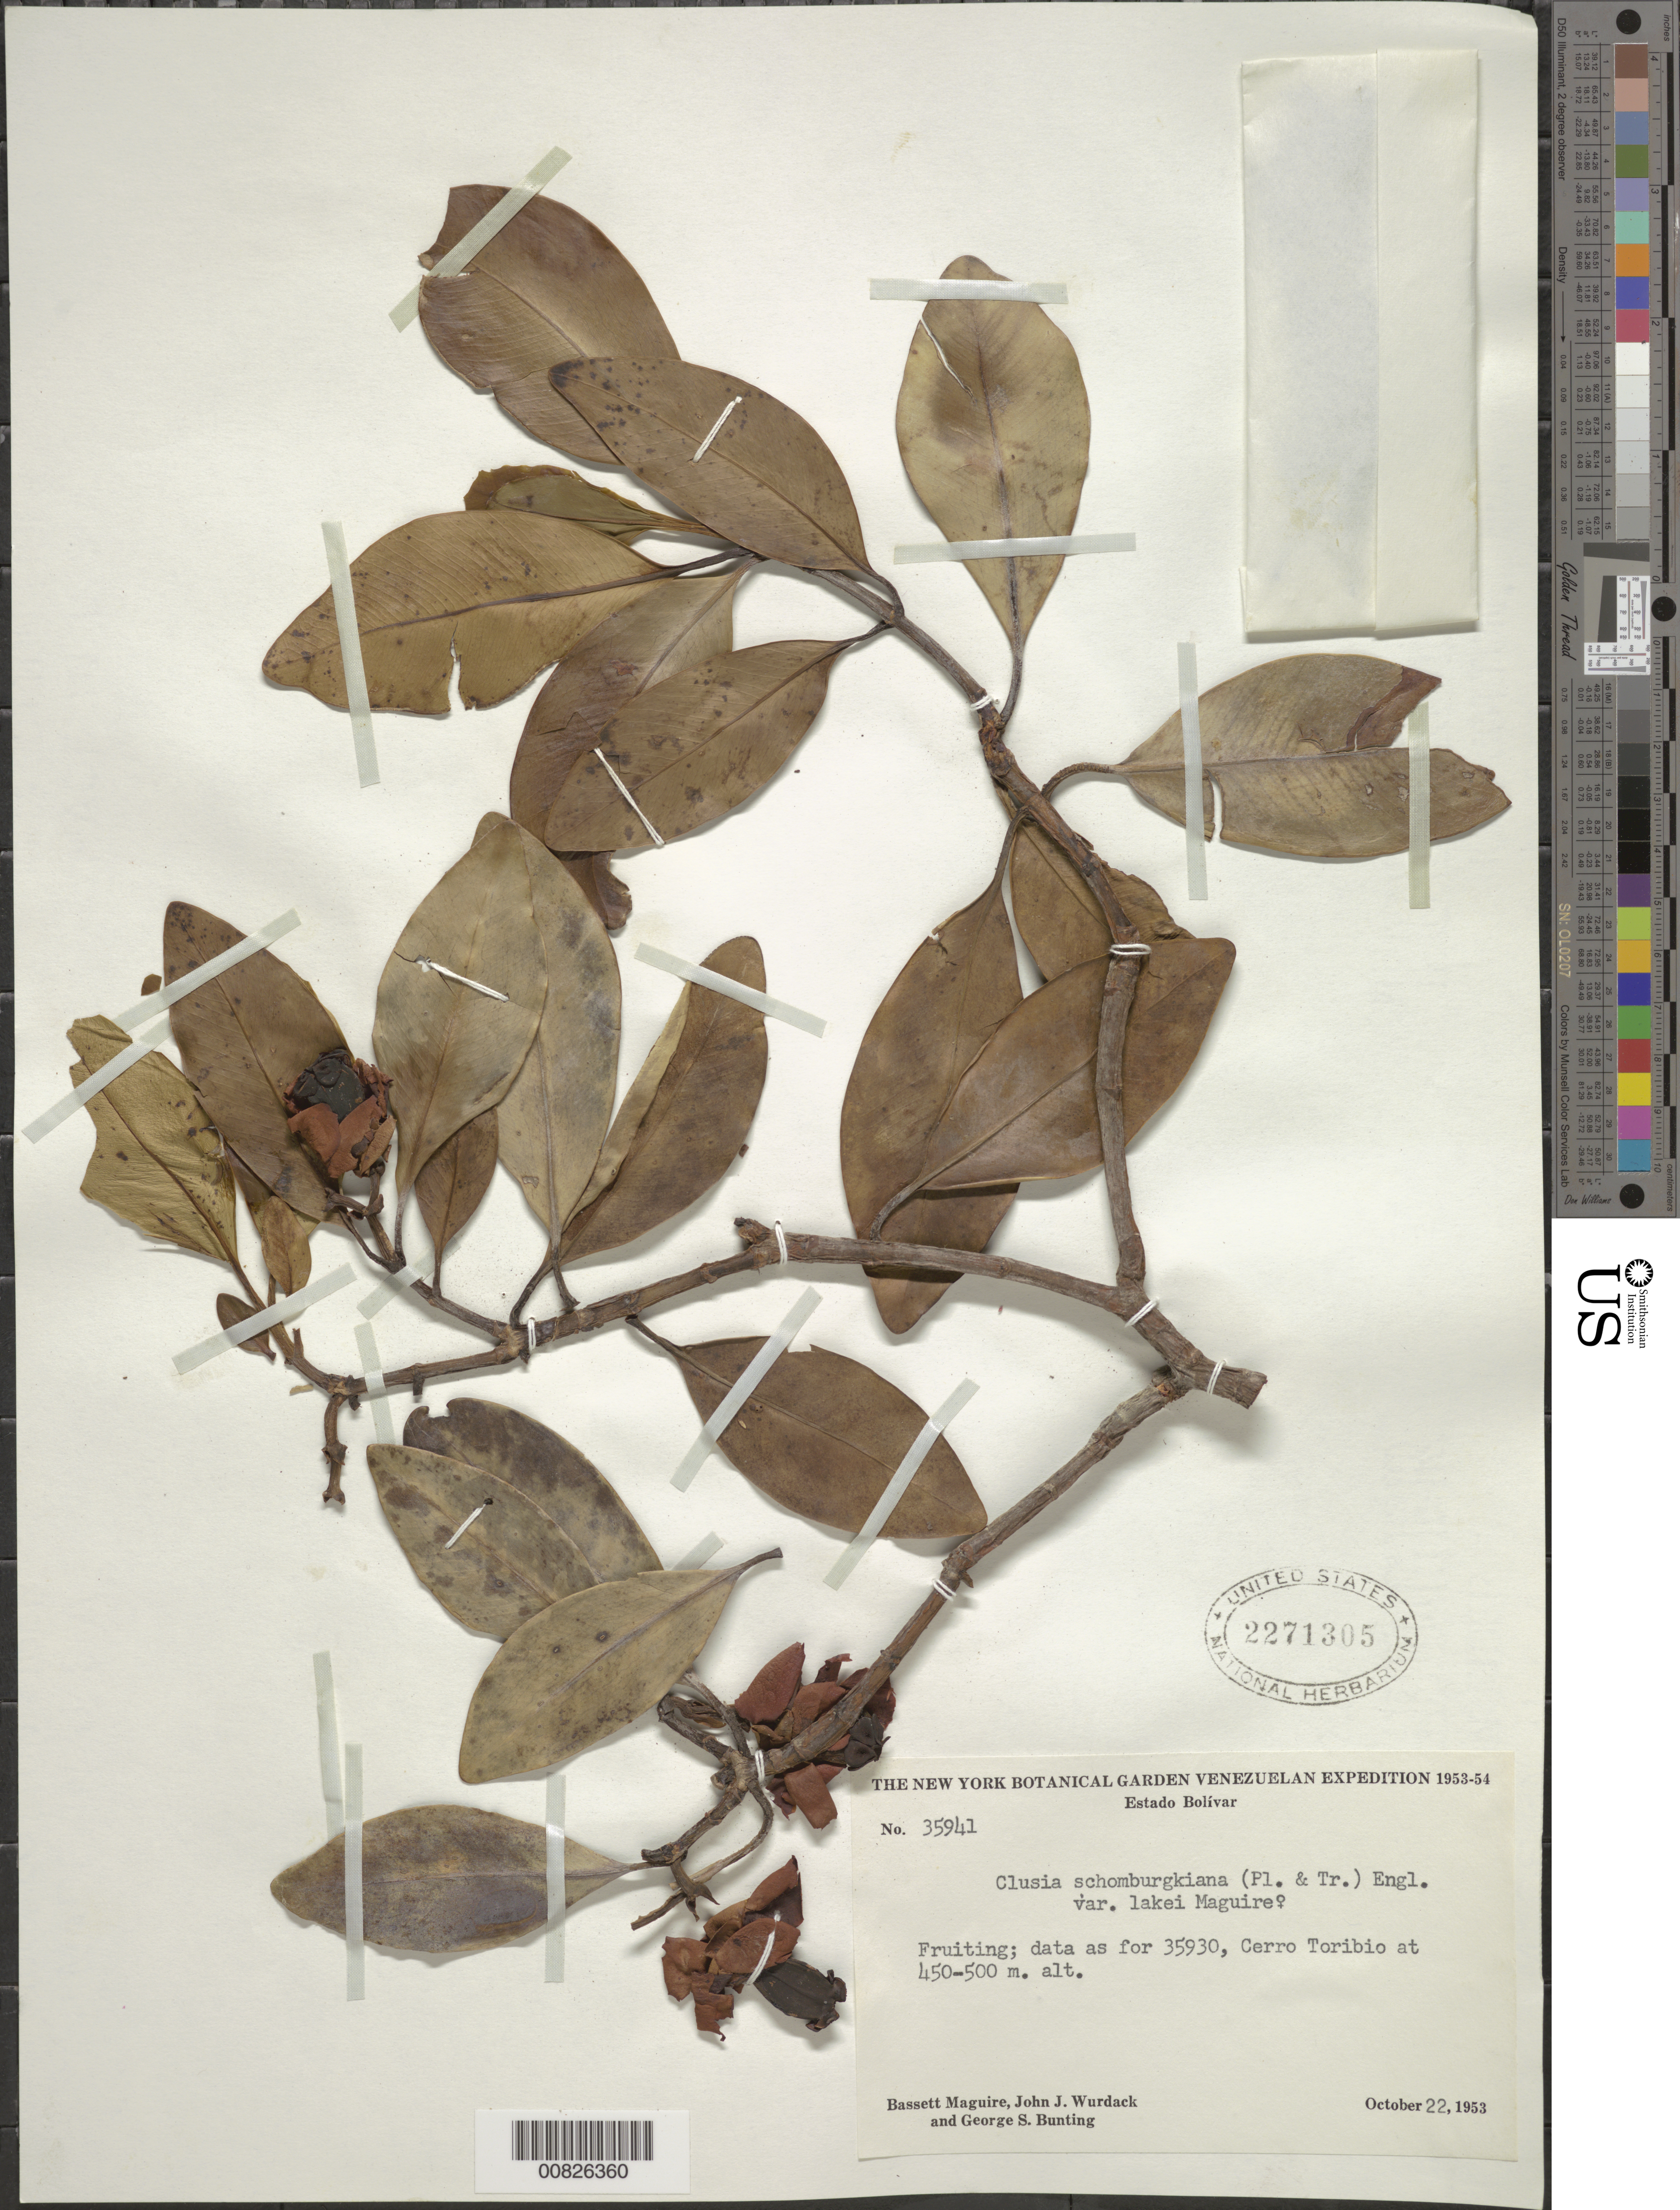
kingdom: Plantae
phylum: Tracheophyta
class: Magnoliopsida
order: Malpighiales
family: Clusiaceae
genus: Clusia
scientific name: Clusia schomburgkiana var. lakei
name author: Maguire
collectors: B. Maguire, J. J. Wurdack & G. S. Bunting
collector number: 35941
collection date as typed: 22-Oct-53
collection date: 1953-10-22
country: Venezuela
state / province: Bolívar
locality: Cerro Toribio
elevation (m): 450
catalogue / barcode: US 2271305